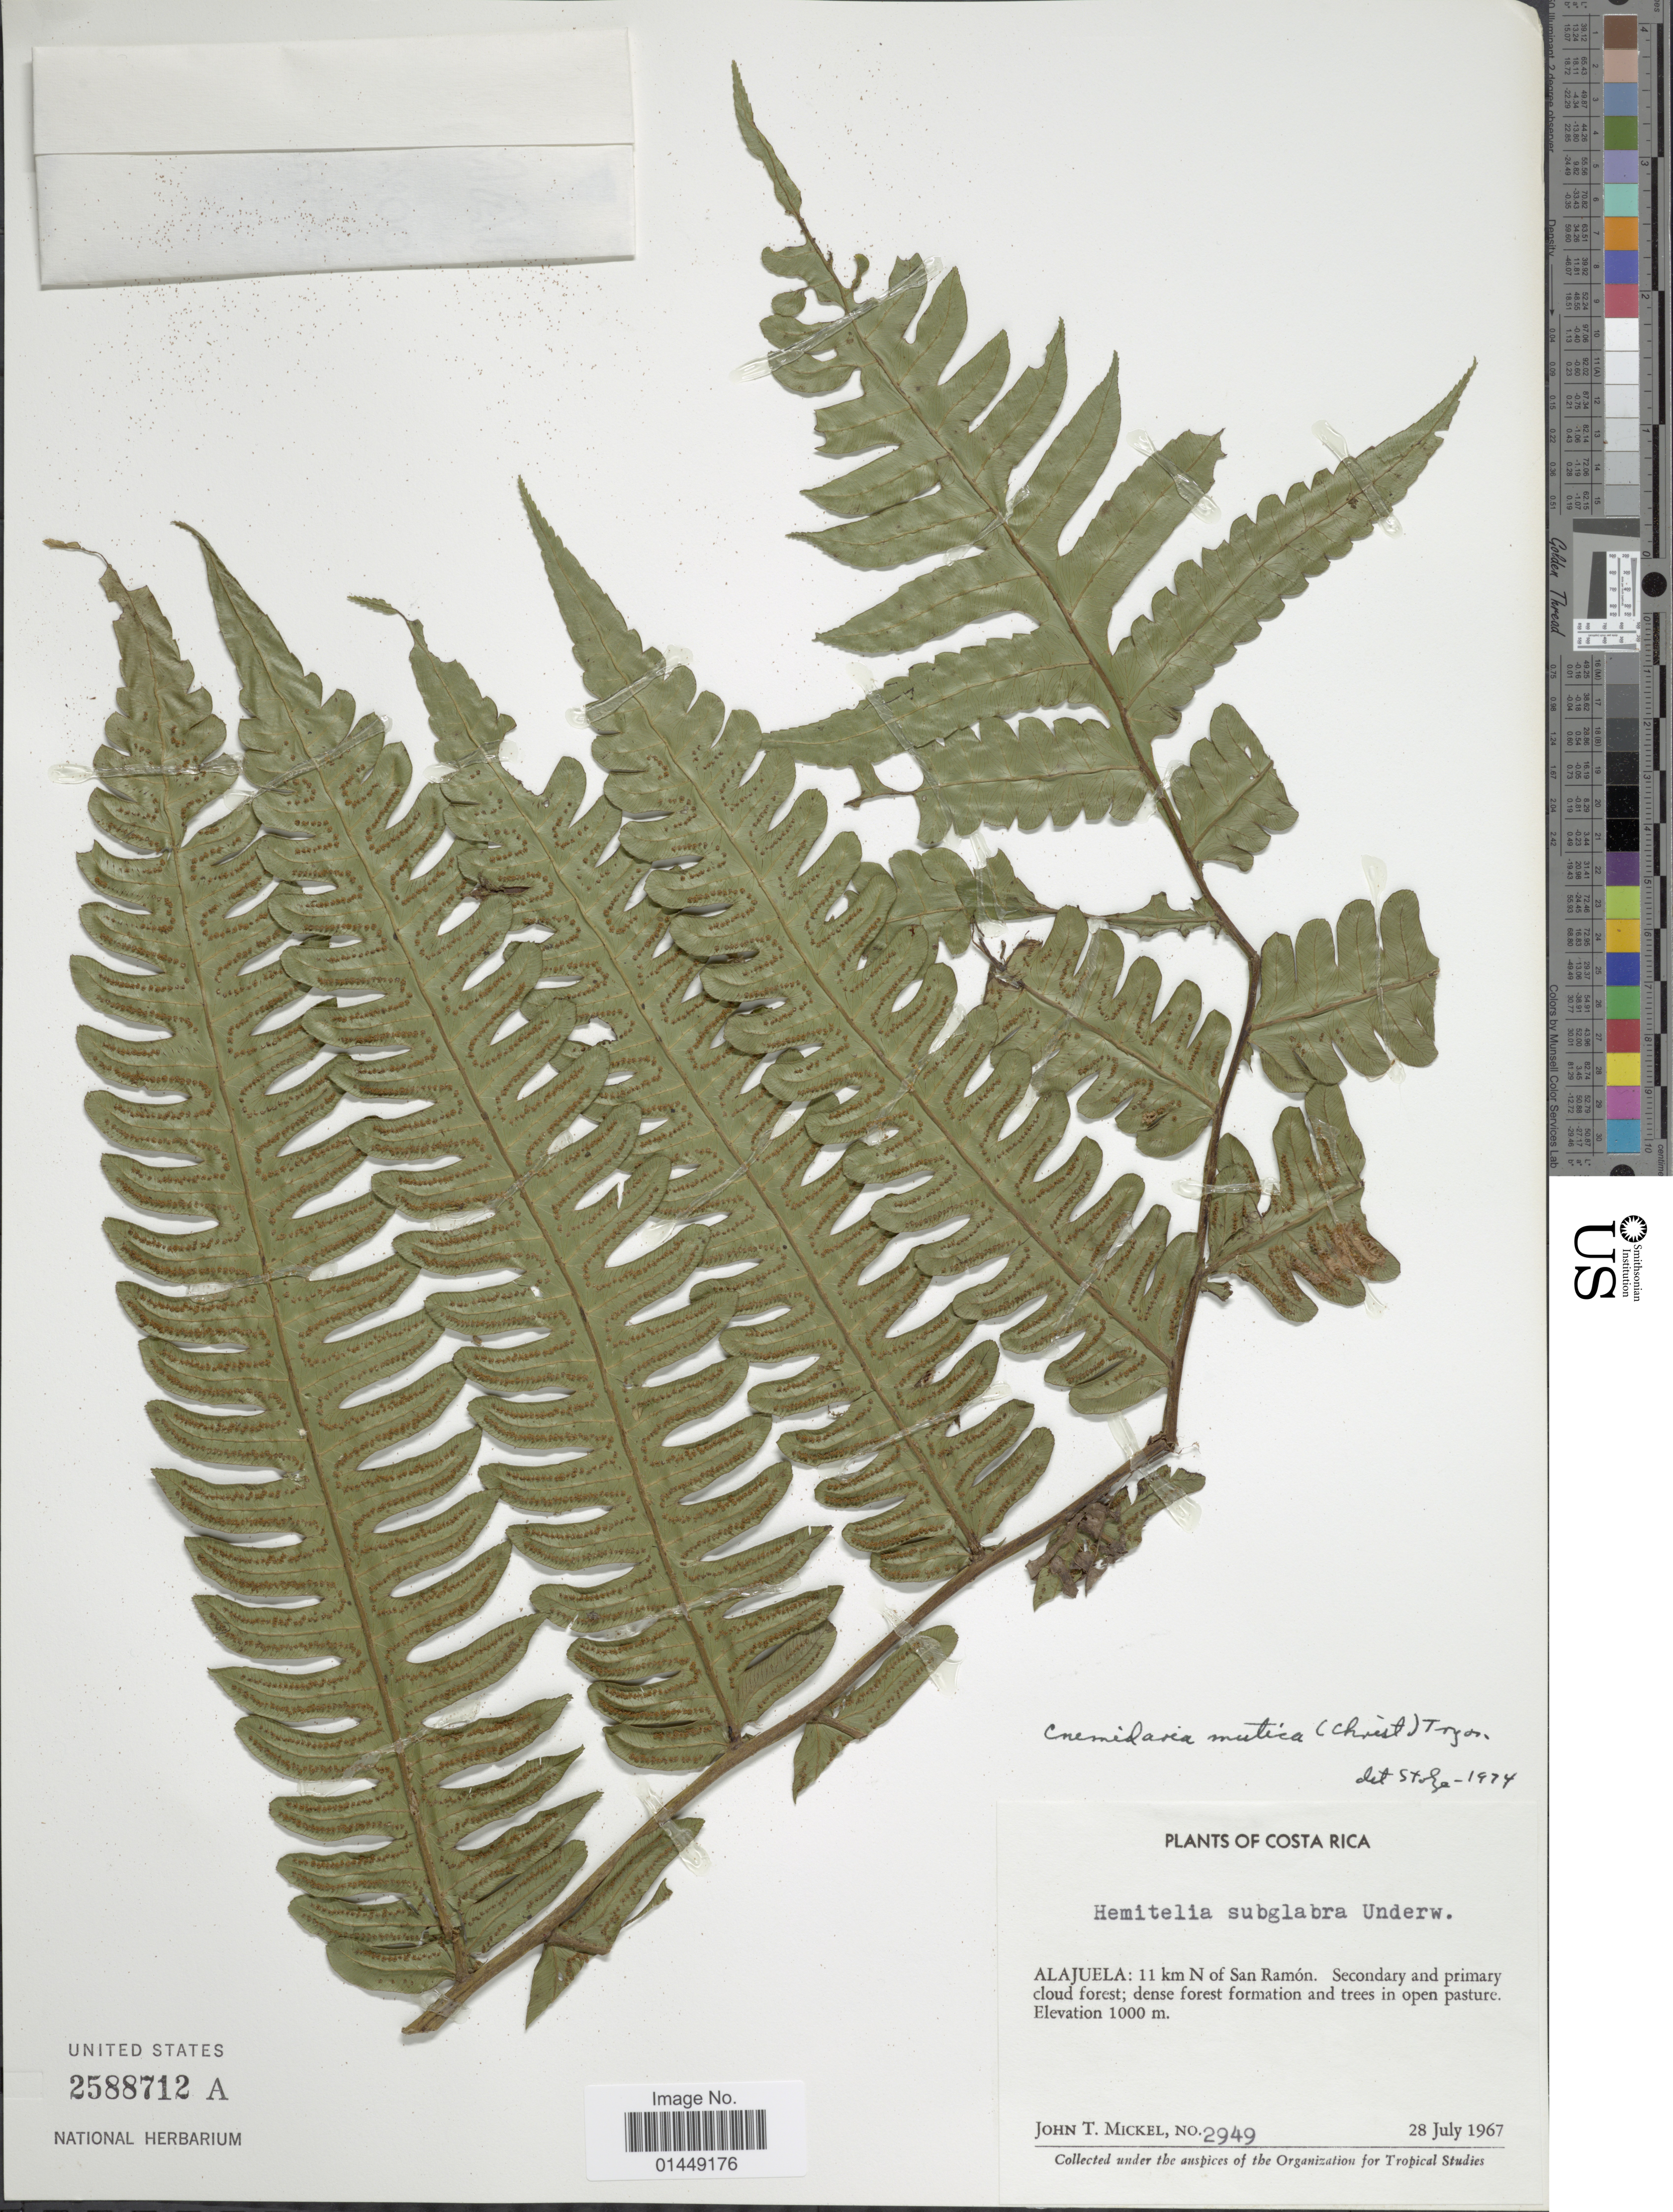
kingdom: Plantae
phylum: Tracheophyta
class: Polypodiopsida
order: Cyatheales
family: Cyatheaceae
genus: Cyathea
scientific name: Cyathea mutica var. mutica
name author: (Christ) Domin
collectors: J. T. Mickel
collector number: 2949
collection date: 1967-07-28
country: Costa Rica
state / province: Alajuela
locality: Alajuela: 11 km N of San Ramón.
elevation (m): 1000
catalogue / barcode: US 2588712A